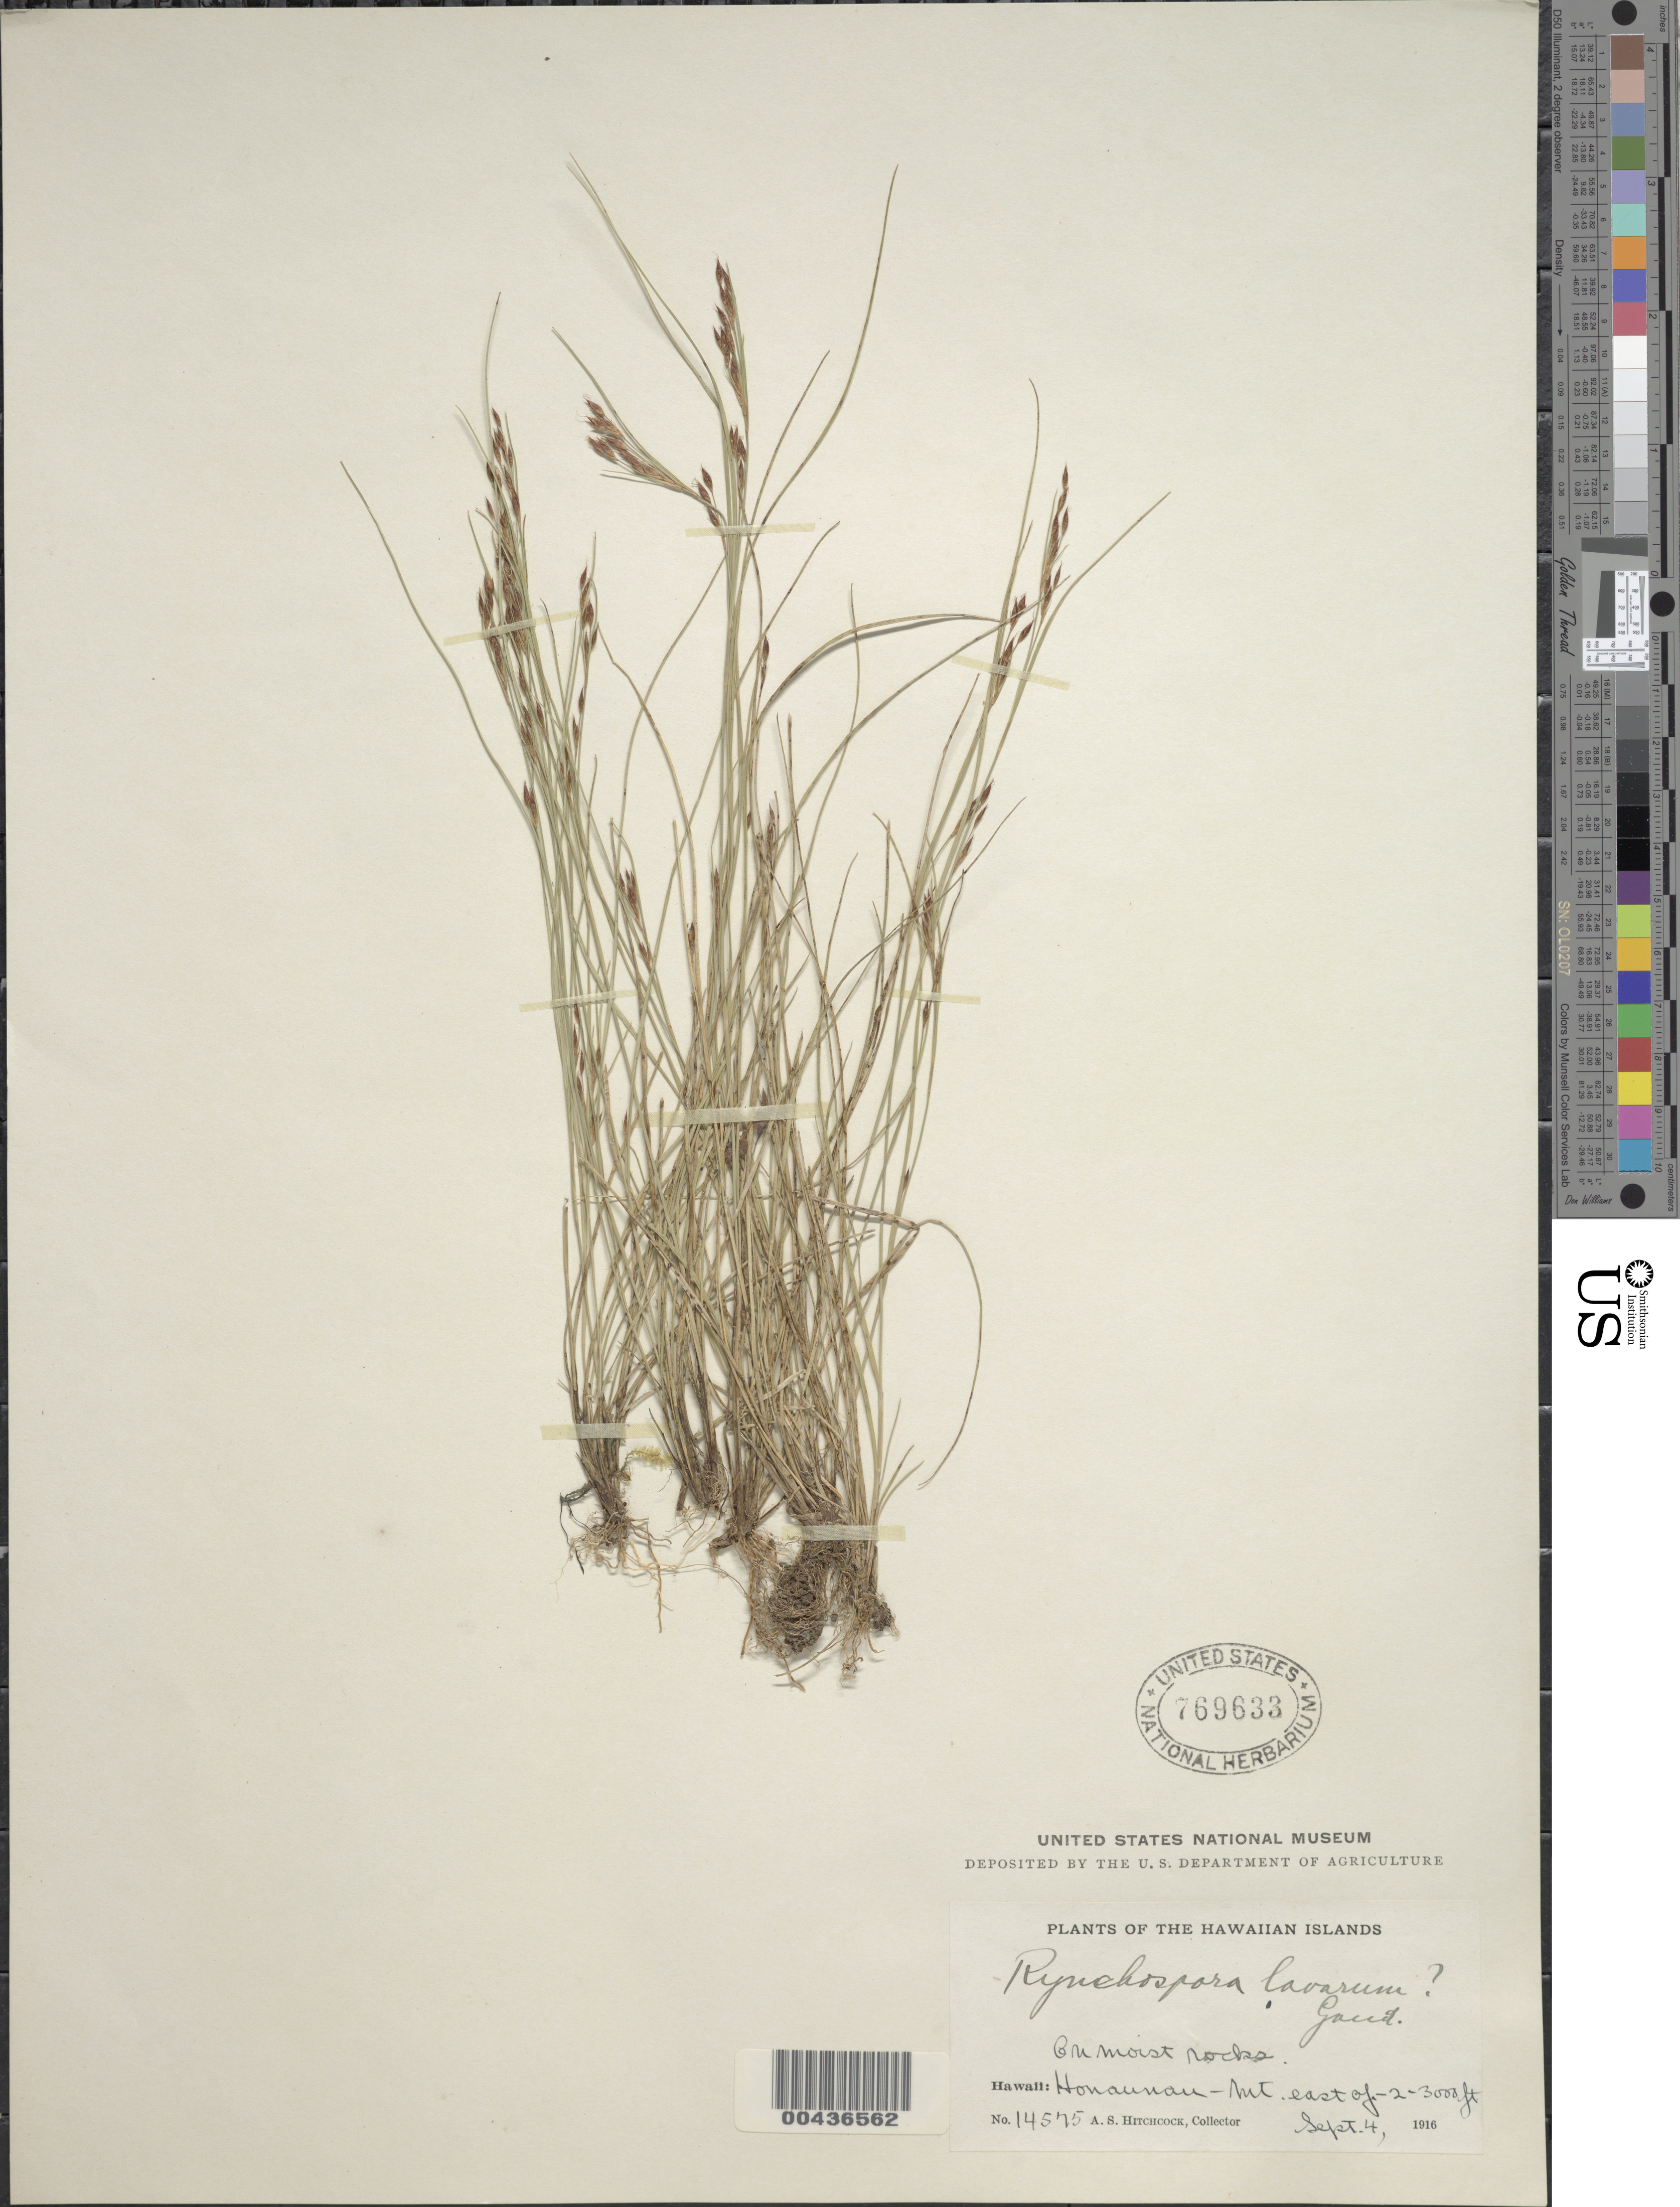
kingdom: Plantae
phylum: Tracheophyta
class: Liliopsida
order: Poales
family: Cyperaceae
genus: Rhynchospora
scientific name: Rhynchospora rugosa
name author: (Vahl) Gale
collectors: A. S. Hitchcock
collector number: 14575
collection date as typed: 4 Sep 1916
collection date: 1916-09-04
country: United States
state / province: Hawaii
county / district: Hawaii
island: Hawaii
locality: Honaunau-Mt. E of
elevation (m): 610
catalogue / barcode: US 769633